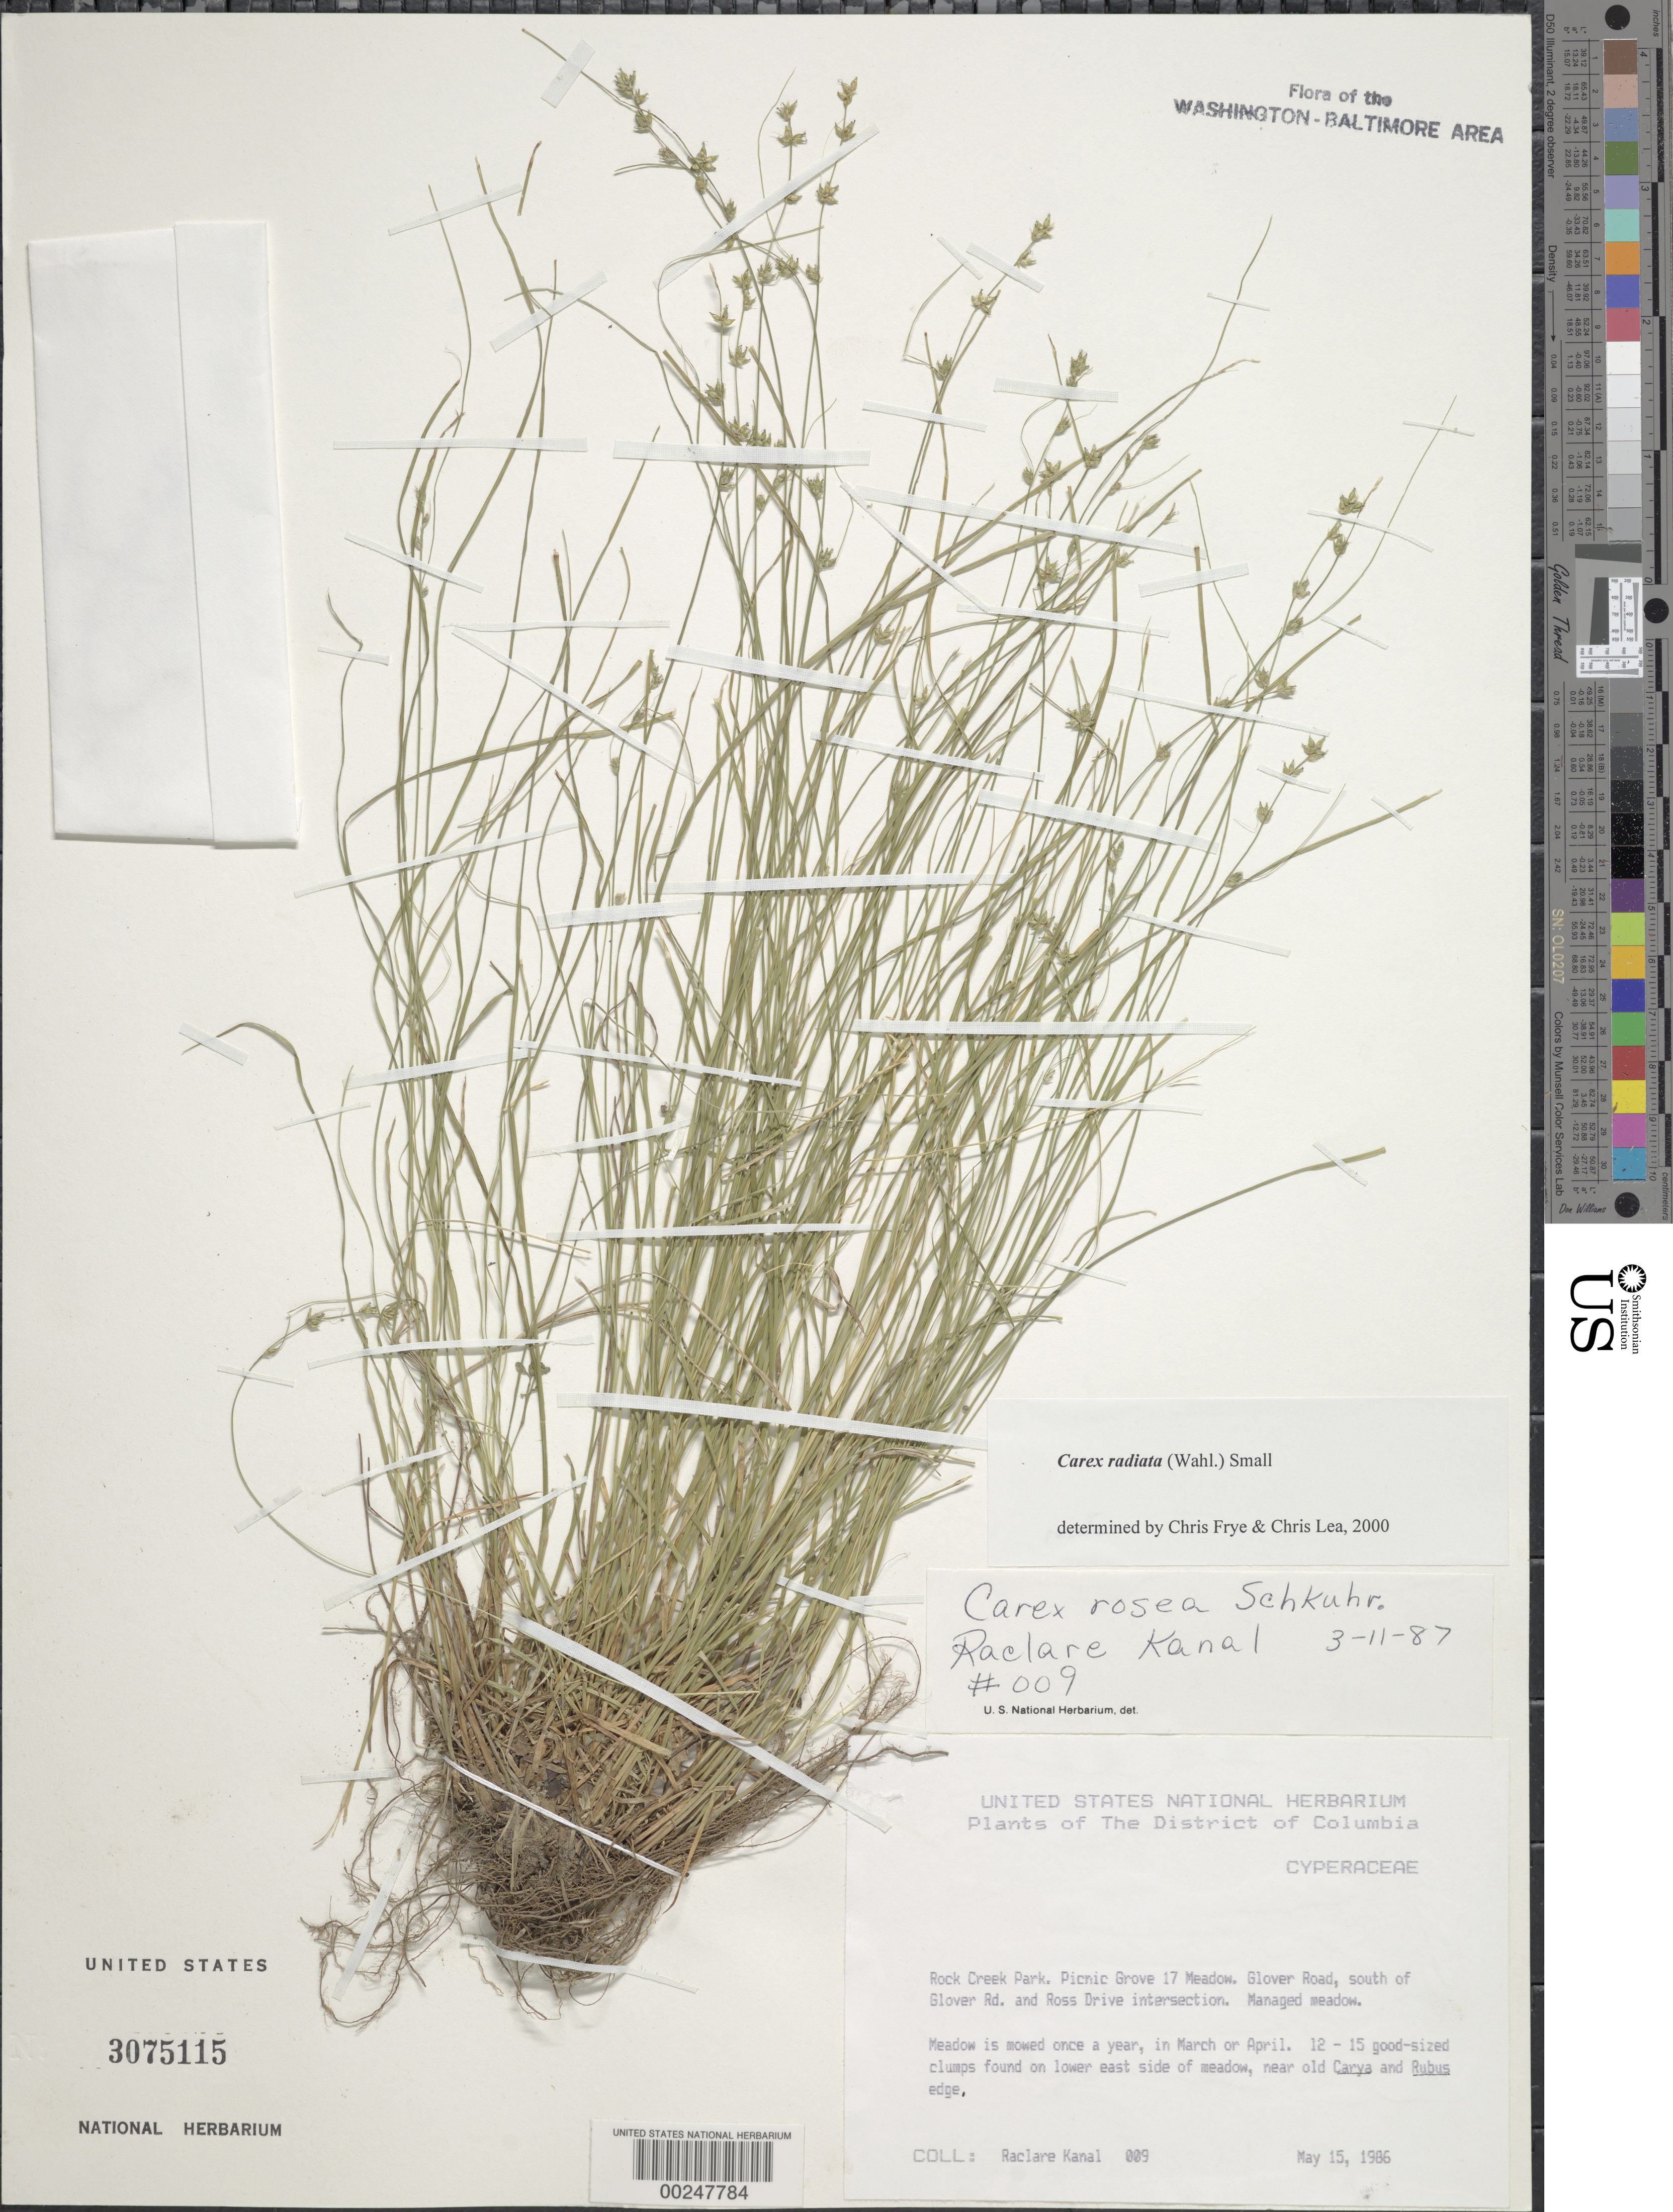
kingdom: Plantae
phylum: Tracheophyta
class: Liliopsida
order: Poales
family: Cyperaceae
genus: Carex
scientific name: Carex radiata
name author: (Wahlenb.) Small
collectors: R. Kanal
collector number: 009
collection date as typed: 15 May 1986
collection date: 1986-05-15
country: United States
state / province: District of Columbia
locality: Picnic Grove 17 meadow, Glover Road, S of Glover Rd and Ross Dr intersection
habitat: Managed meadow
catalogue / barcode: US 3075115